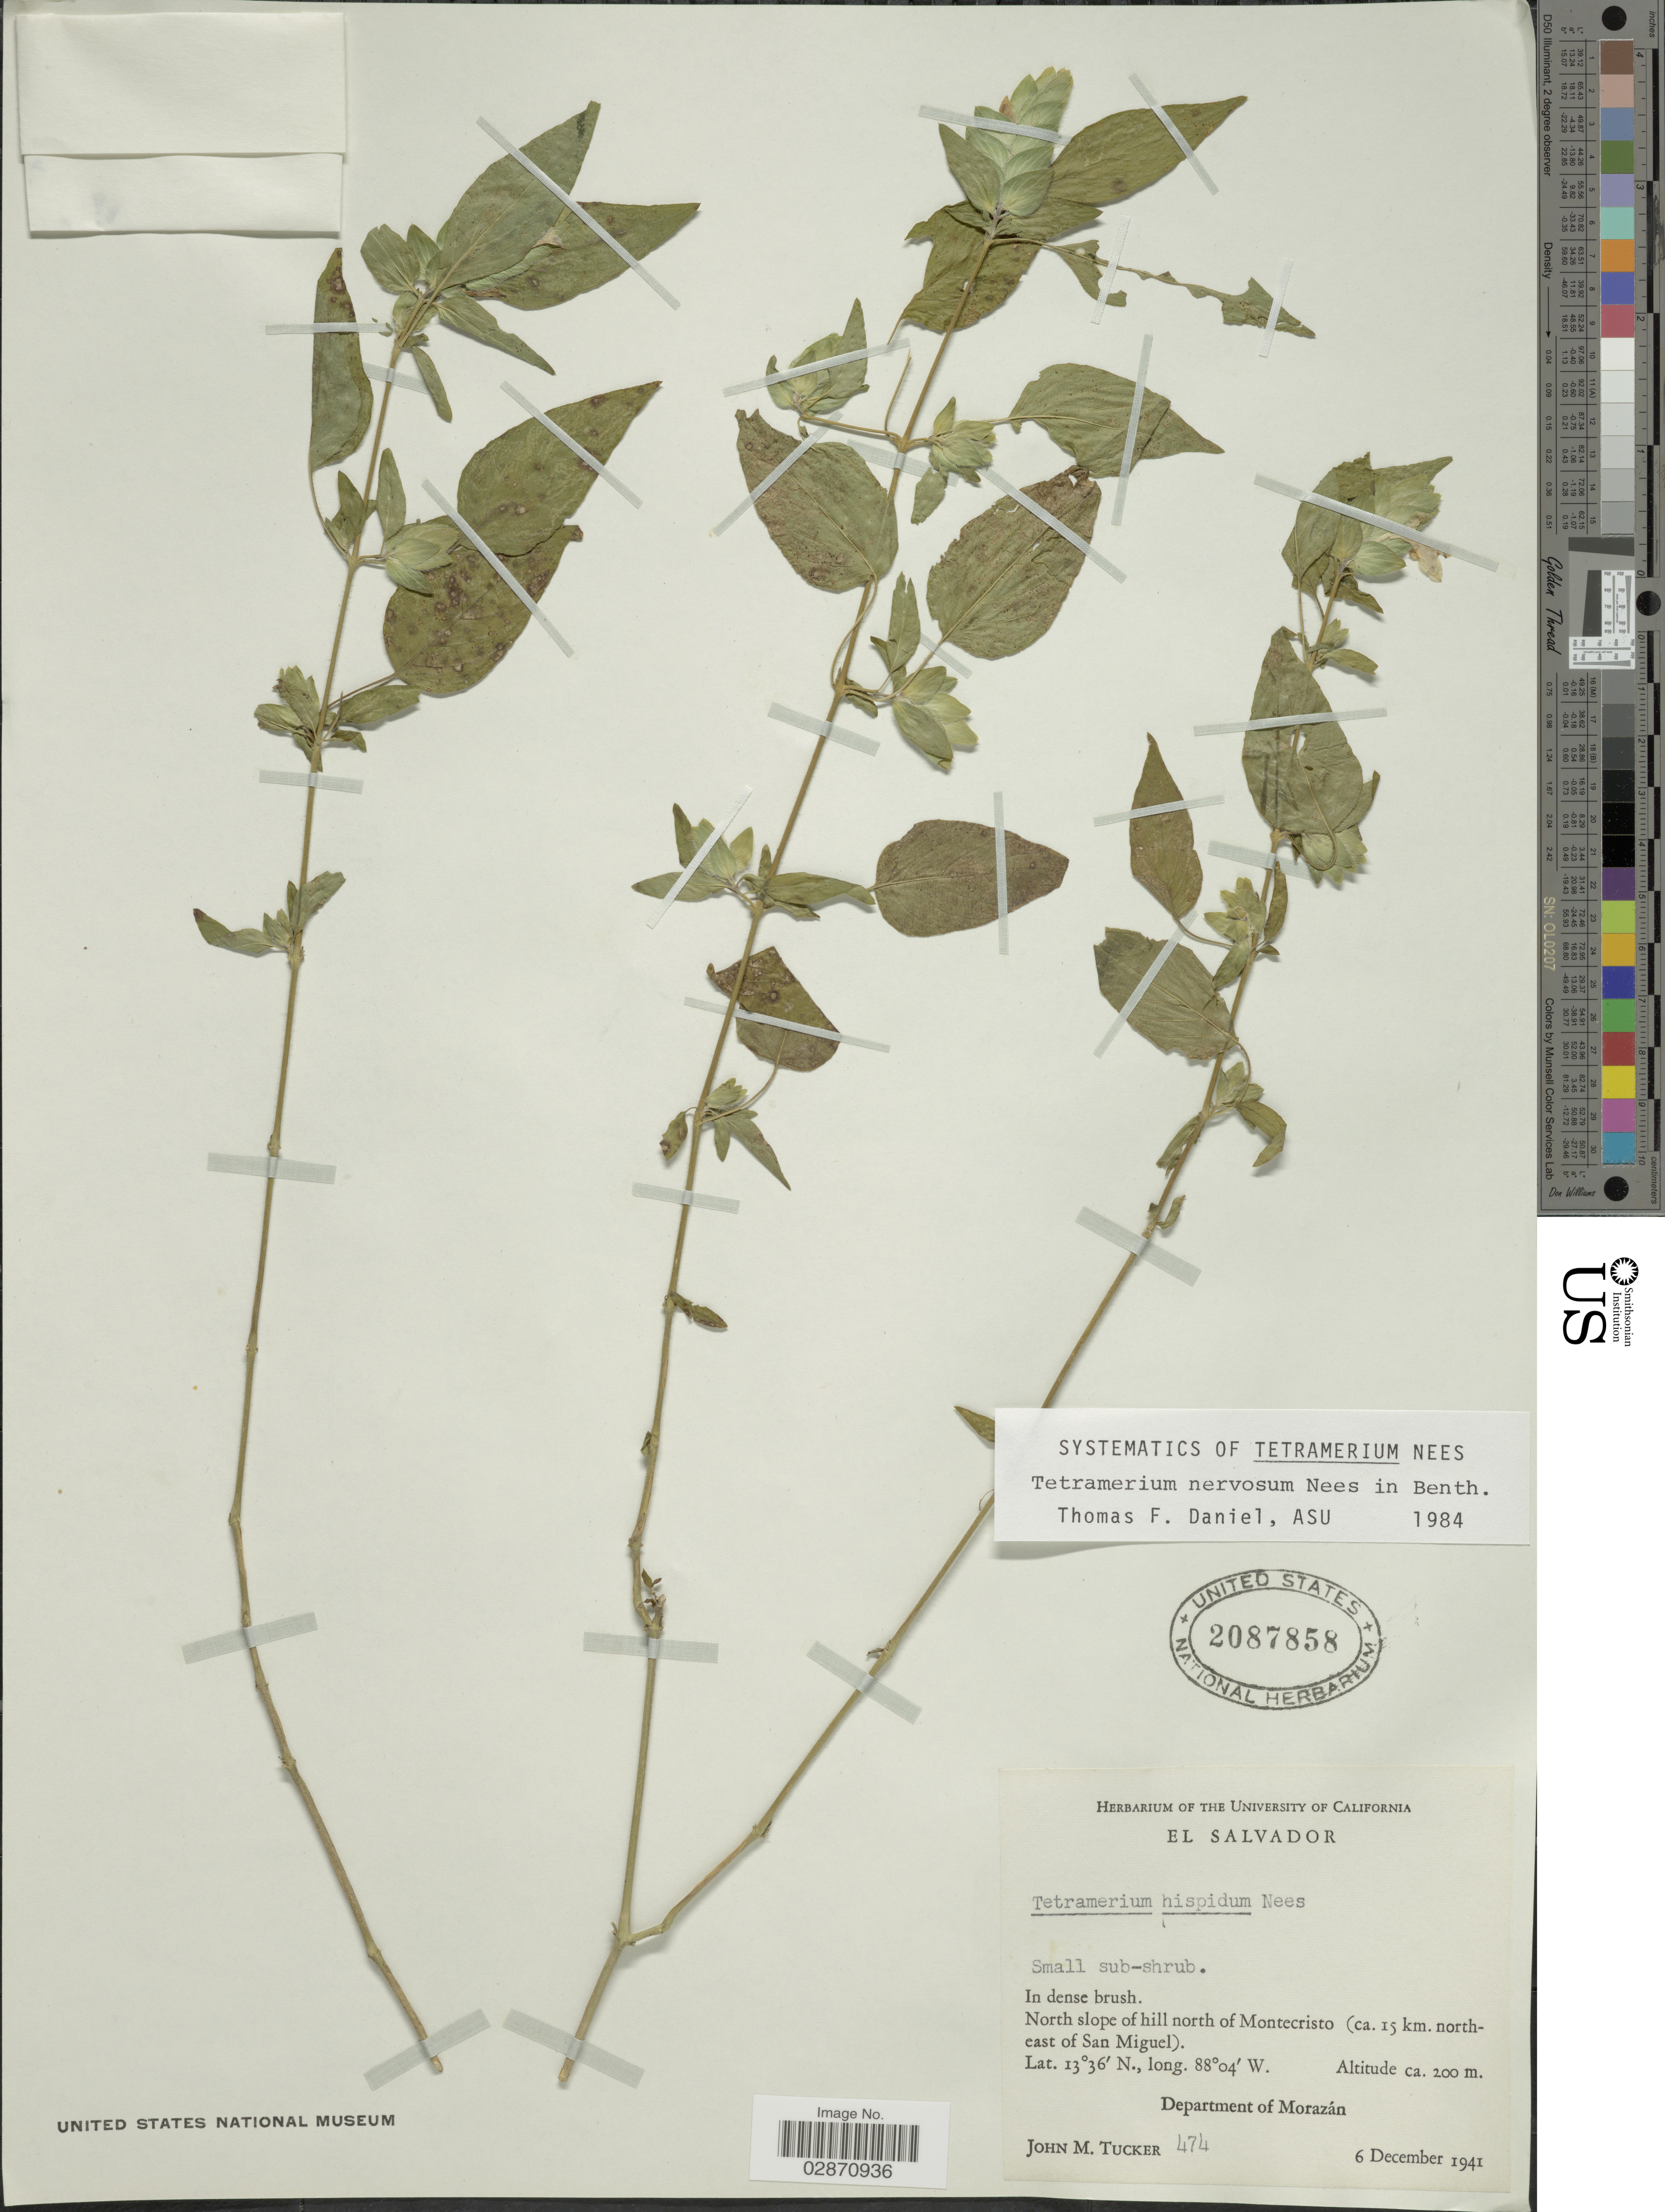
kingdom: Plantae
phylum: Tracheophyta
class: Magnoliopsida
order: Lamiales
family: Acanthaceae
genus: Tetramerium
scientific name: Tetramerium nervosum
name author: Nees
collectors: J. M. Tucker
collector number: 474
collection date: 1941-12-06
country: El Salvador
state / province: Morazan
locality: North slope of hill north of Montecristo (ca. 15 km northeast of San Miguel). Department of Morazán.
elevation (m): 200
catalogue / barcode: US 2087858